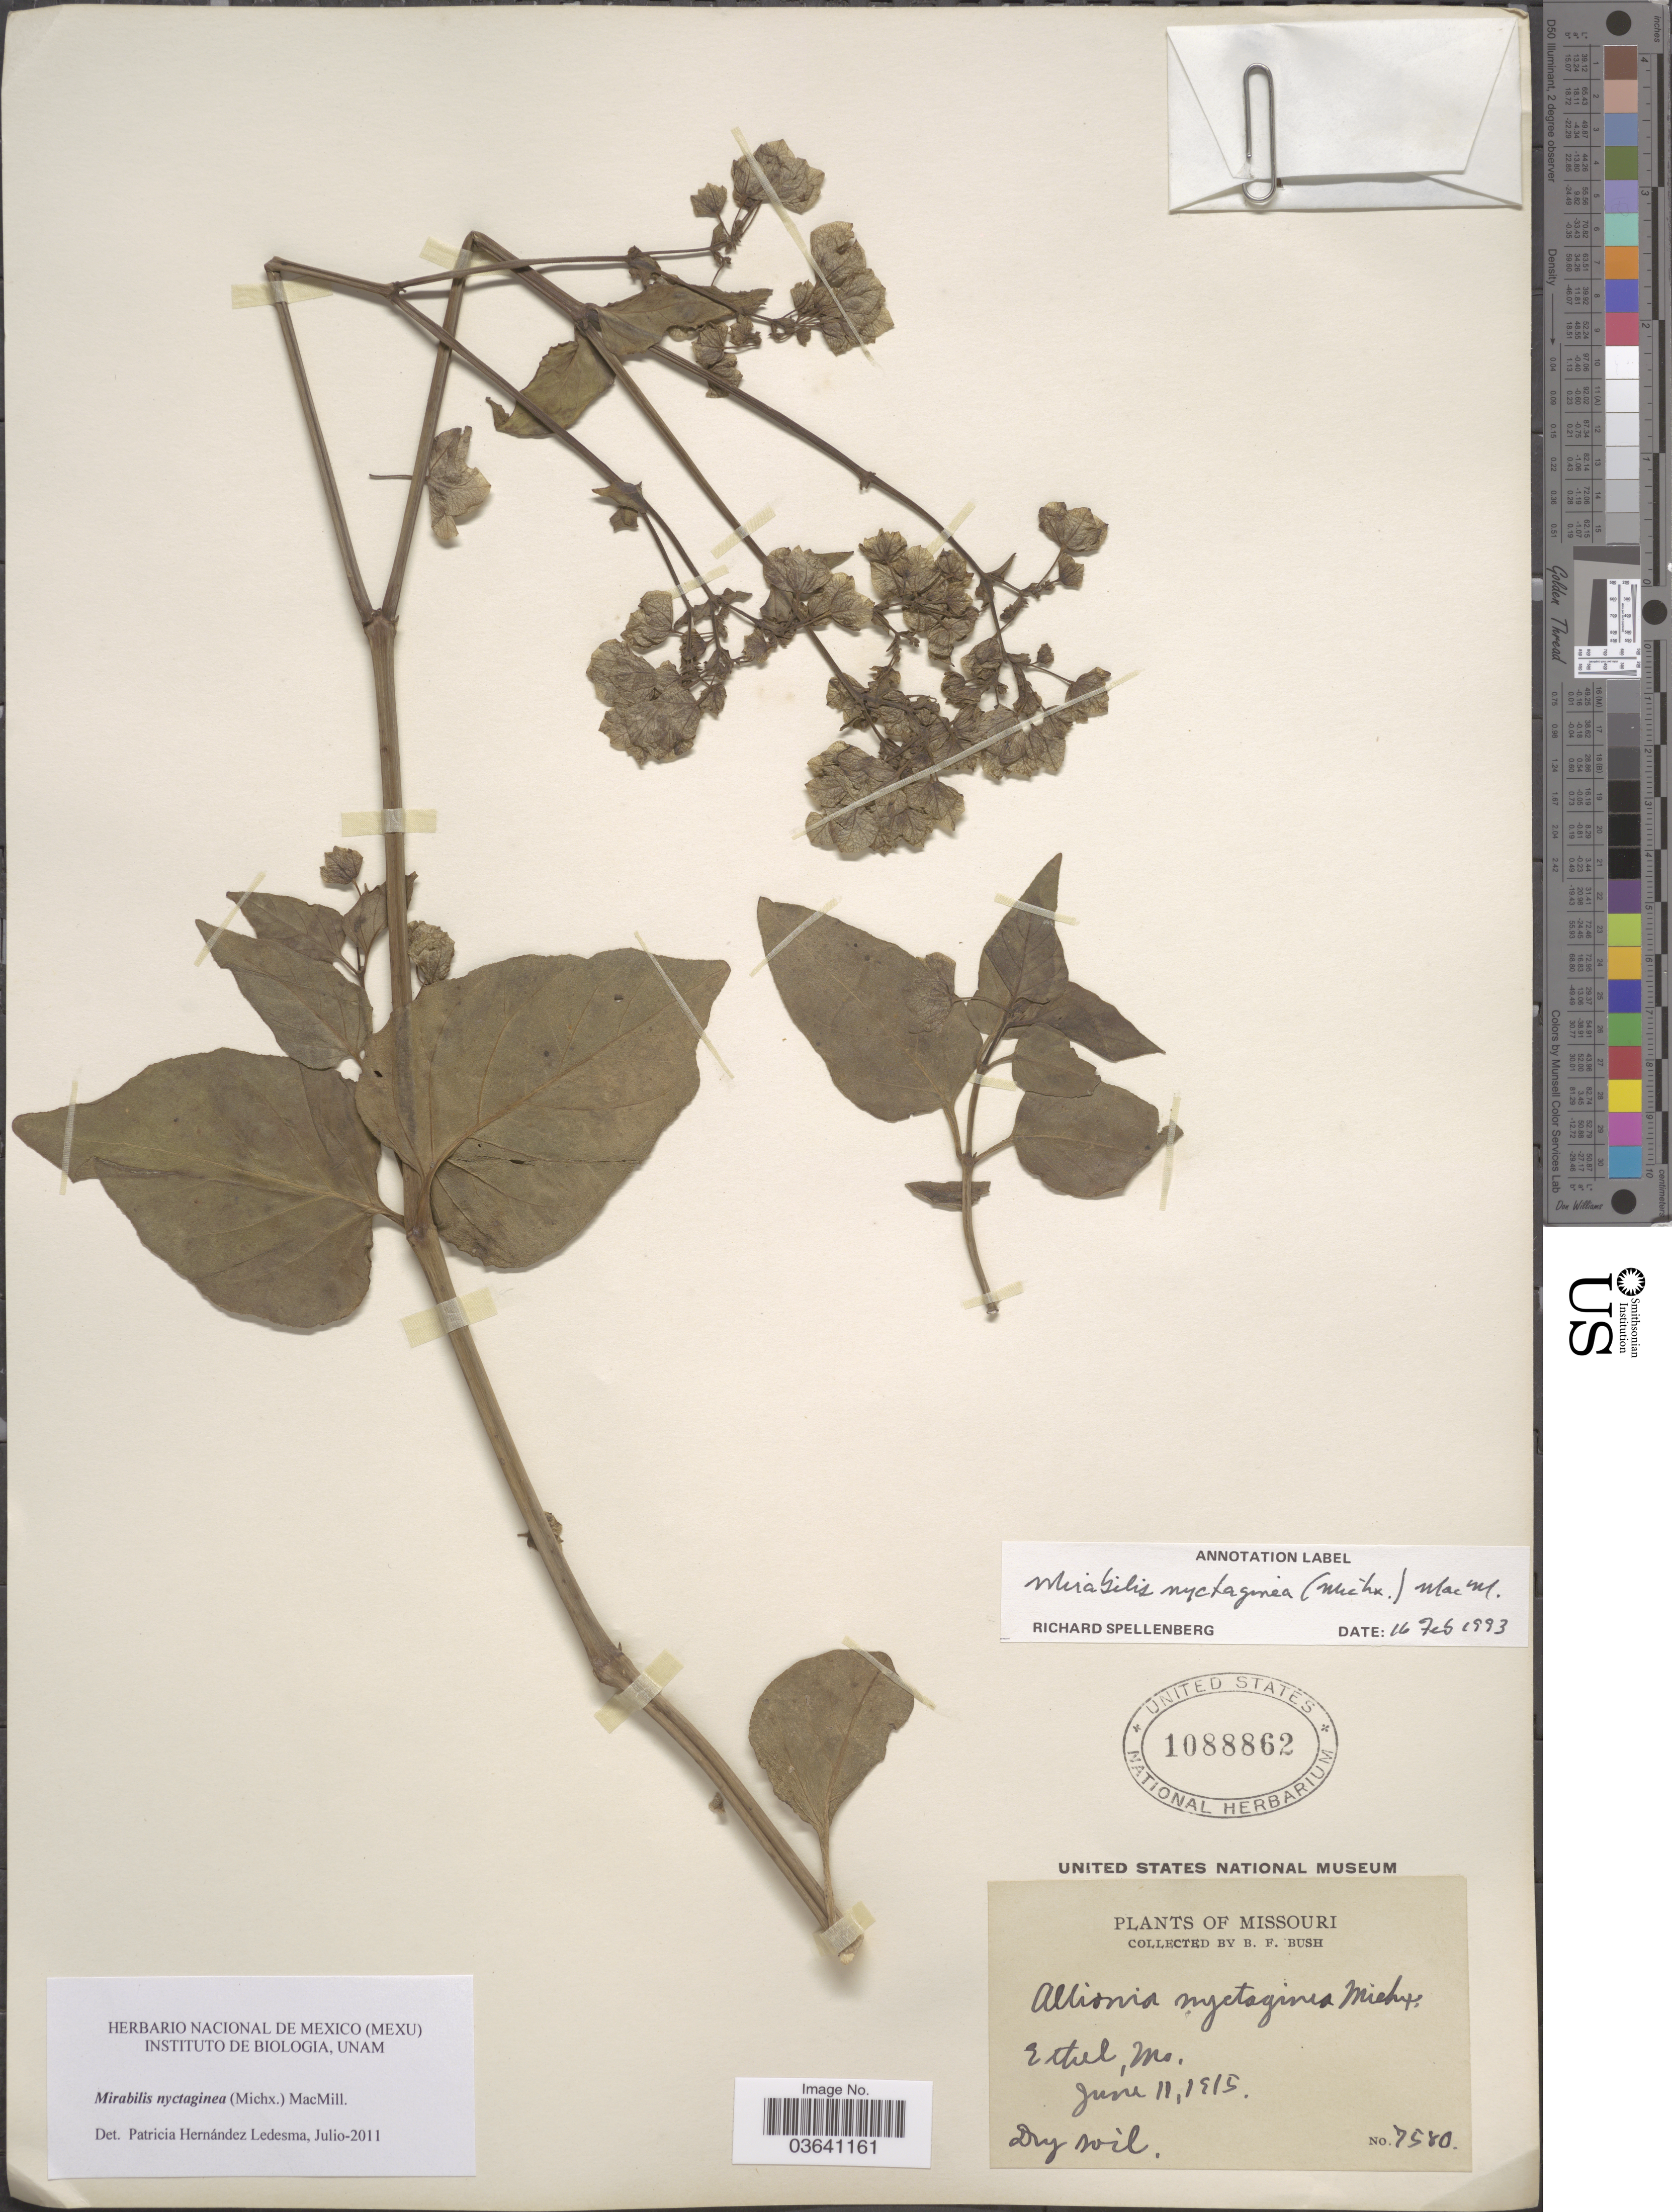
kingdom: Plantae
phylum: Tracheophyta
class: Magnoliopsida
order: Caryophyllales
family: Nyctaginaceae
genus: Mirabilis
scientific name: Mirabilis nyctaginea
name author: (Michx.) MacMill.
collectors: B. F. Bush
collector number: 7580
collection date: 1915-06-11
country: United States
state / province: Missouri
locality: Ethel.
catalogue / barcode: US 1088862